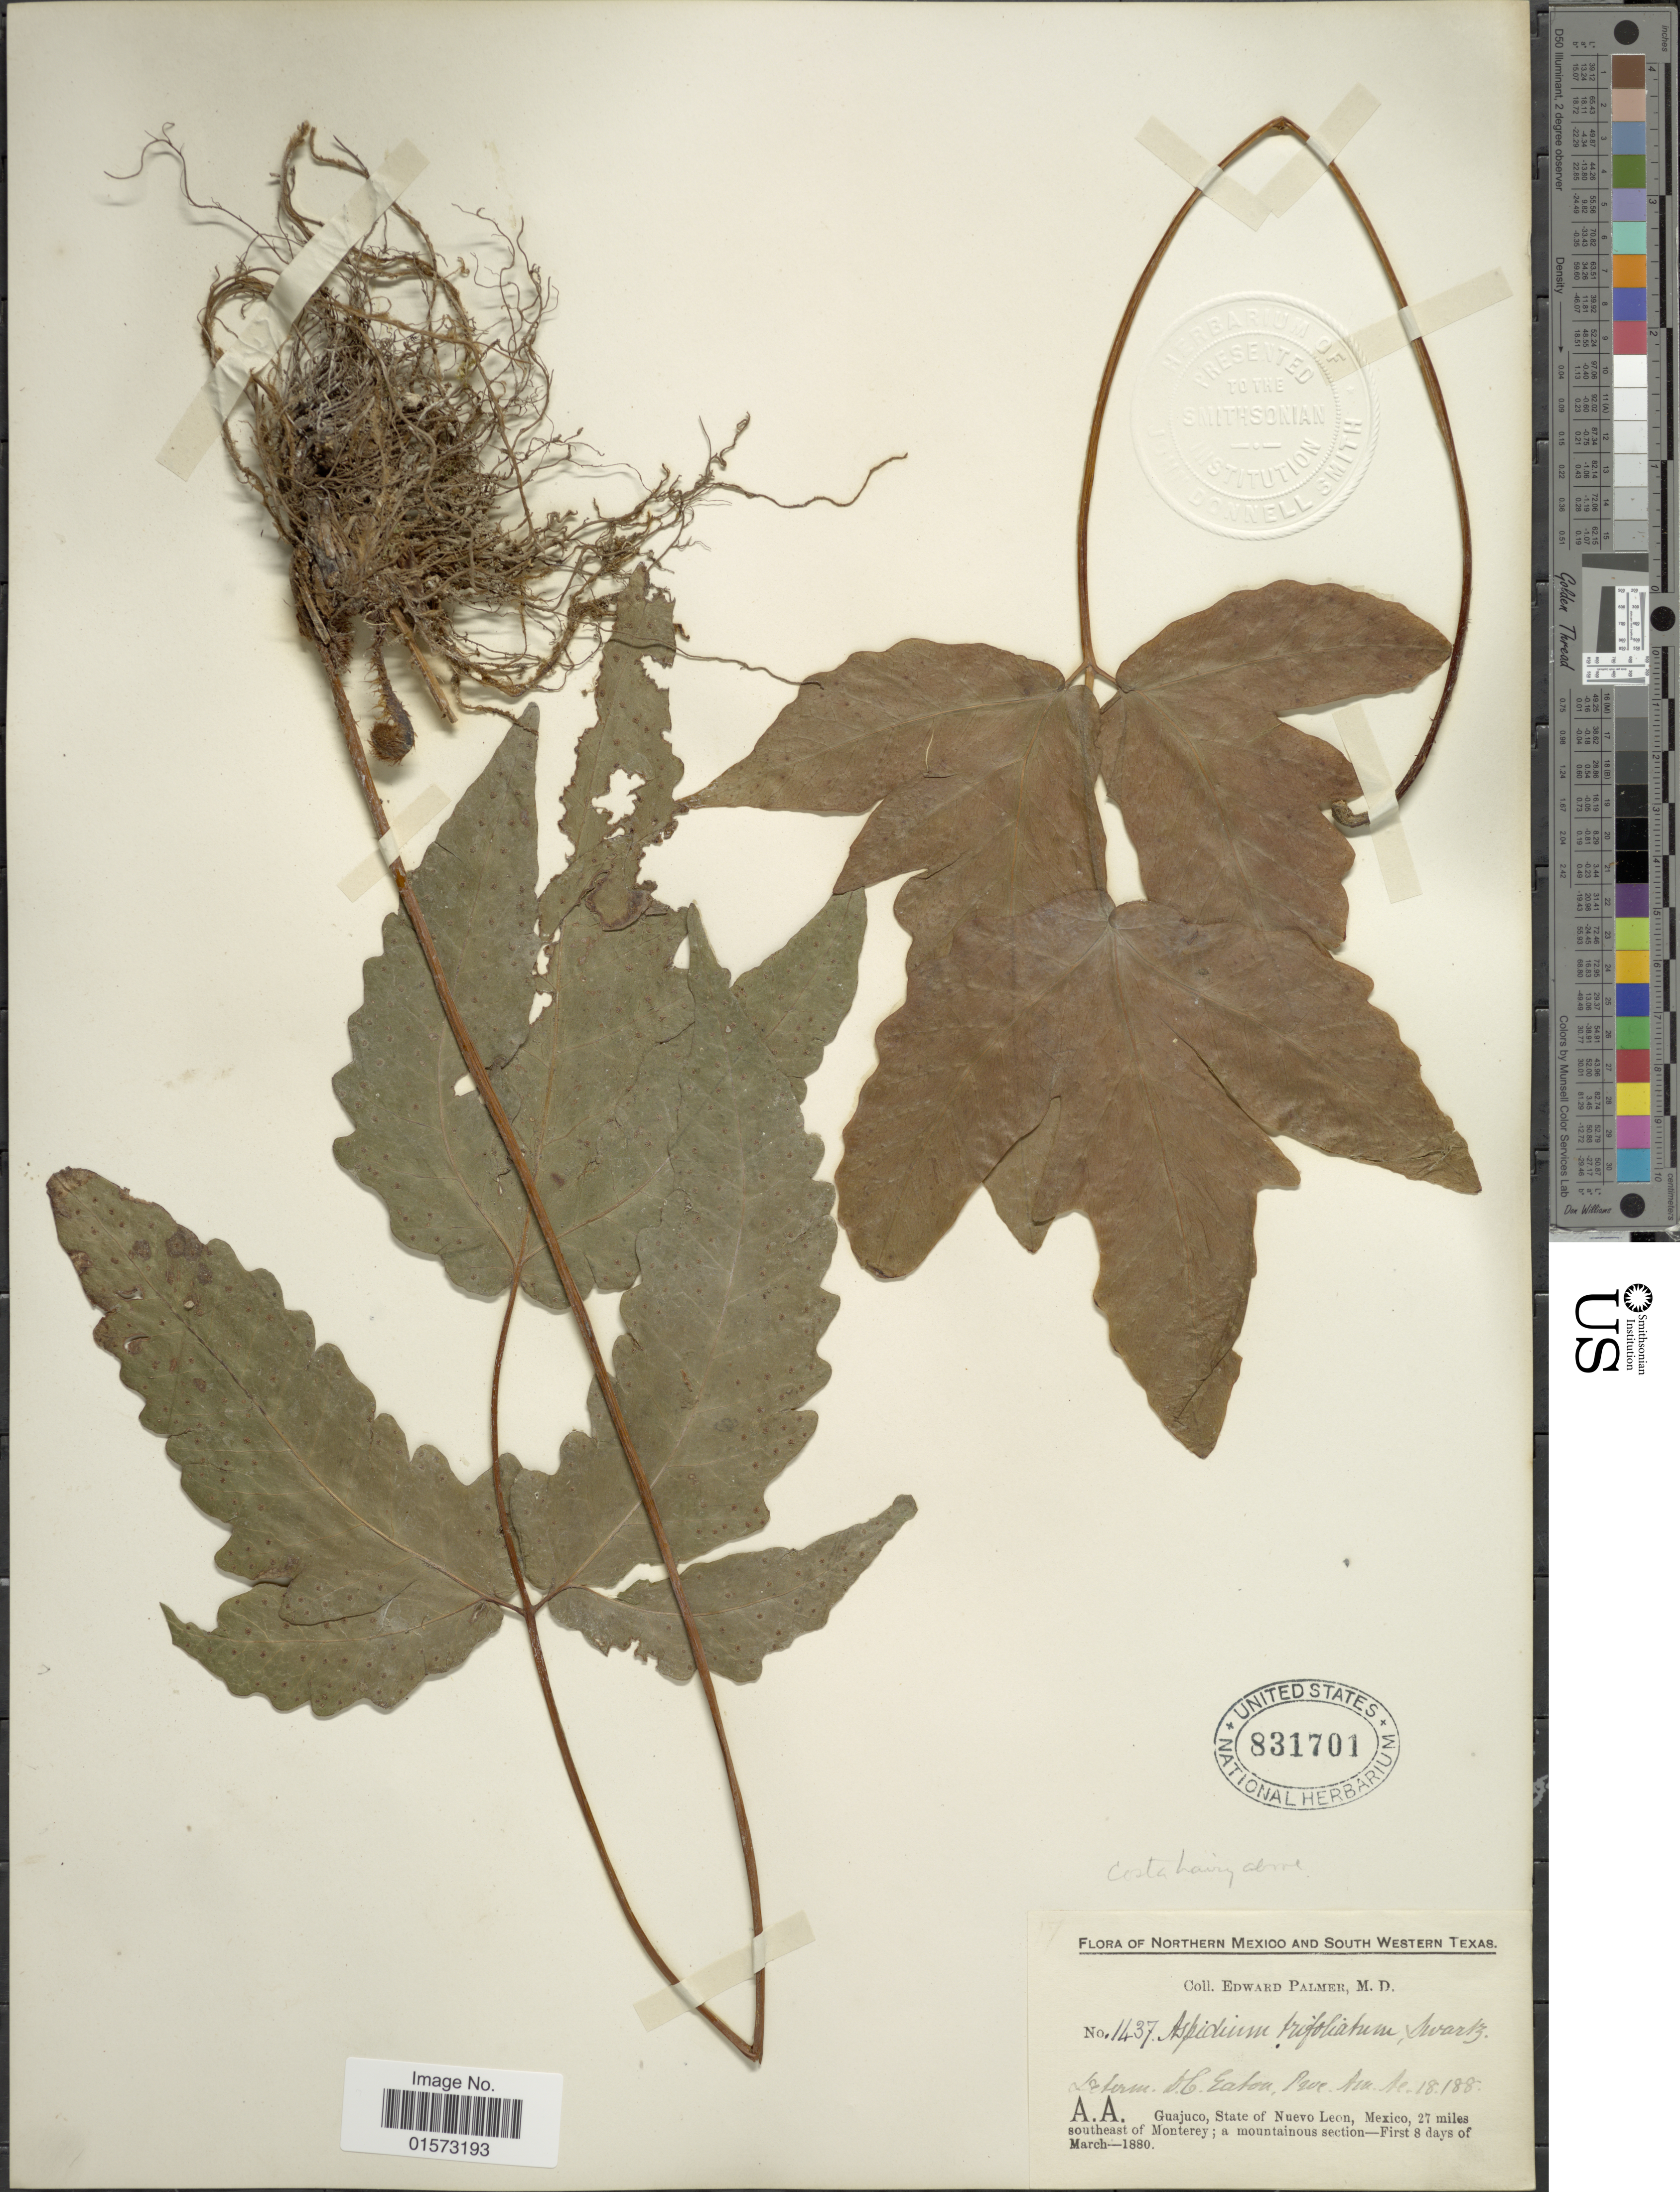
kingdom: Plantae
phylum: Tracheophyta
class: Polypodiopsida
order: Polypodiales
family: Tectariaceae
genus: Tectaria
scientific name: Tectaria heracleifolia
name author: (Willd.) Underw.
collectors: E. Palmer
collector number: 1437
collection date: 1880-03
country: Mexico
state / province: Nuevo León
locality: Guajuco, State of Nuevo Leon, Mexico, 27 miles southeastb of Monterey; a mountainous section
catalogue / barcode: US 831701